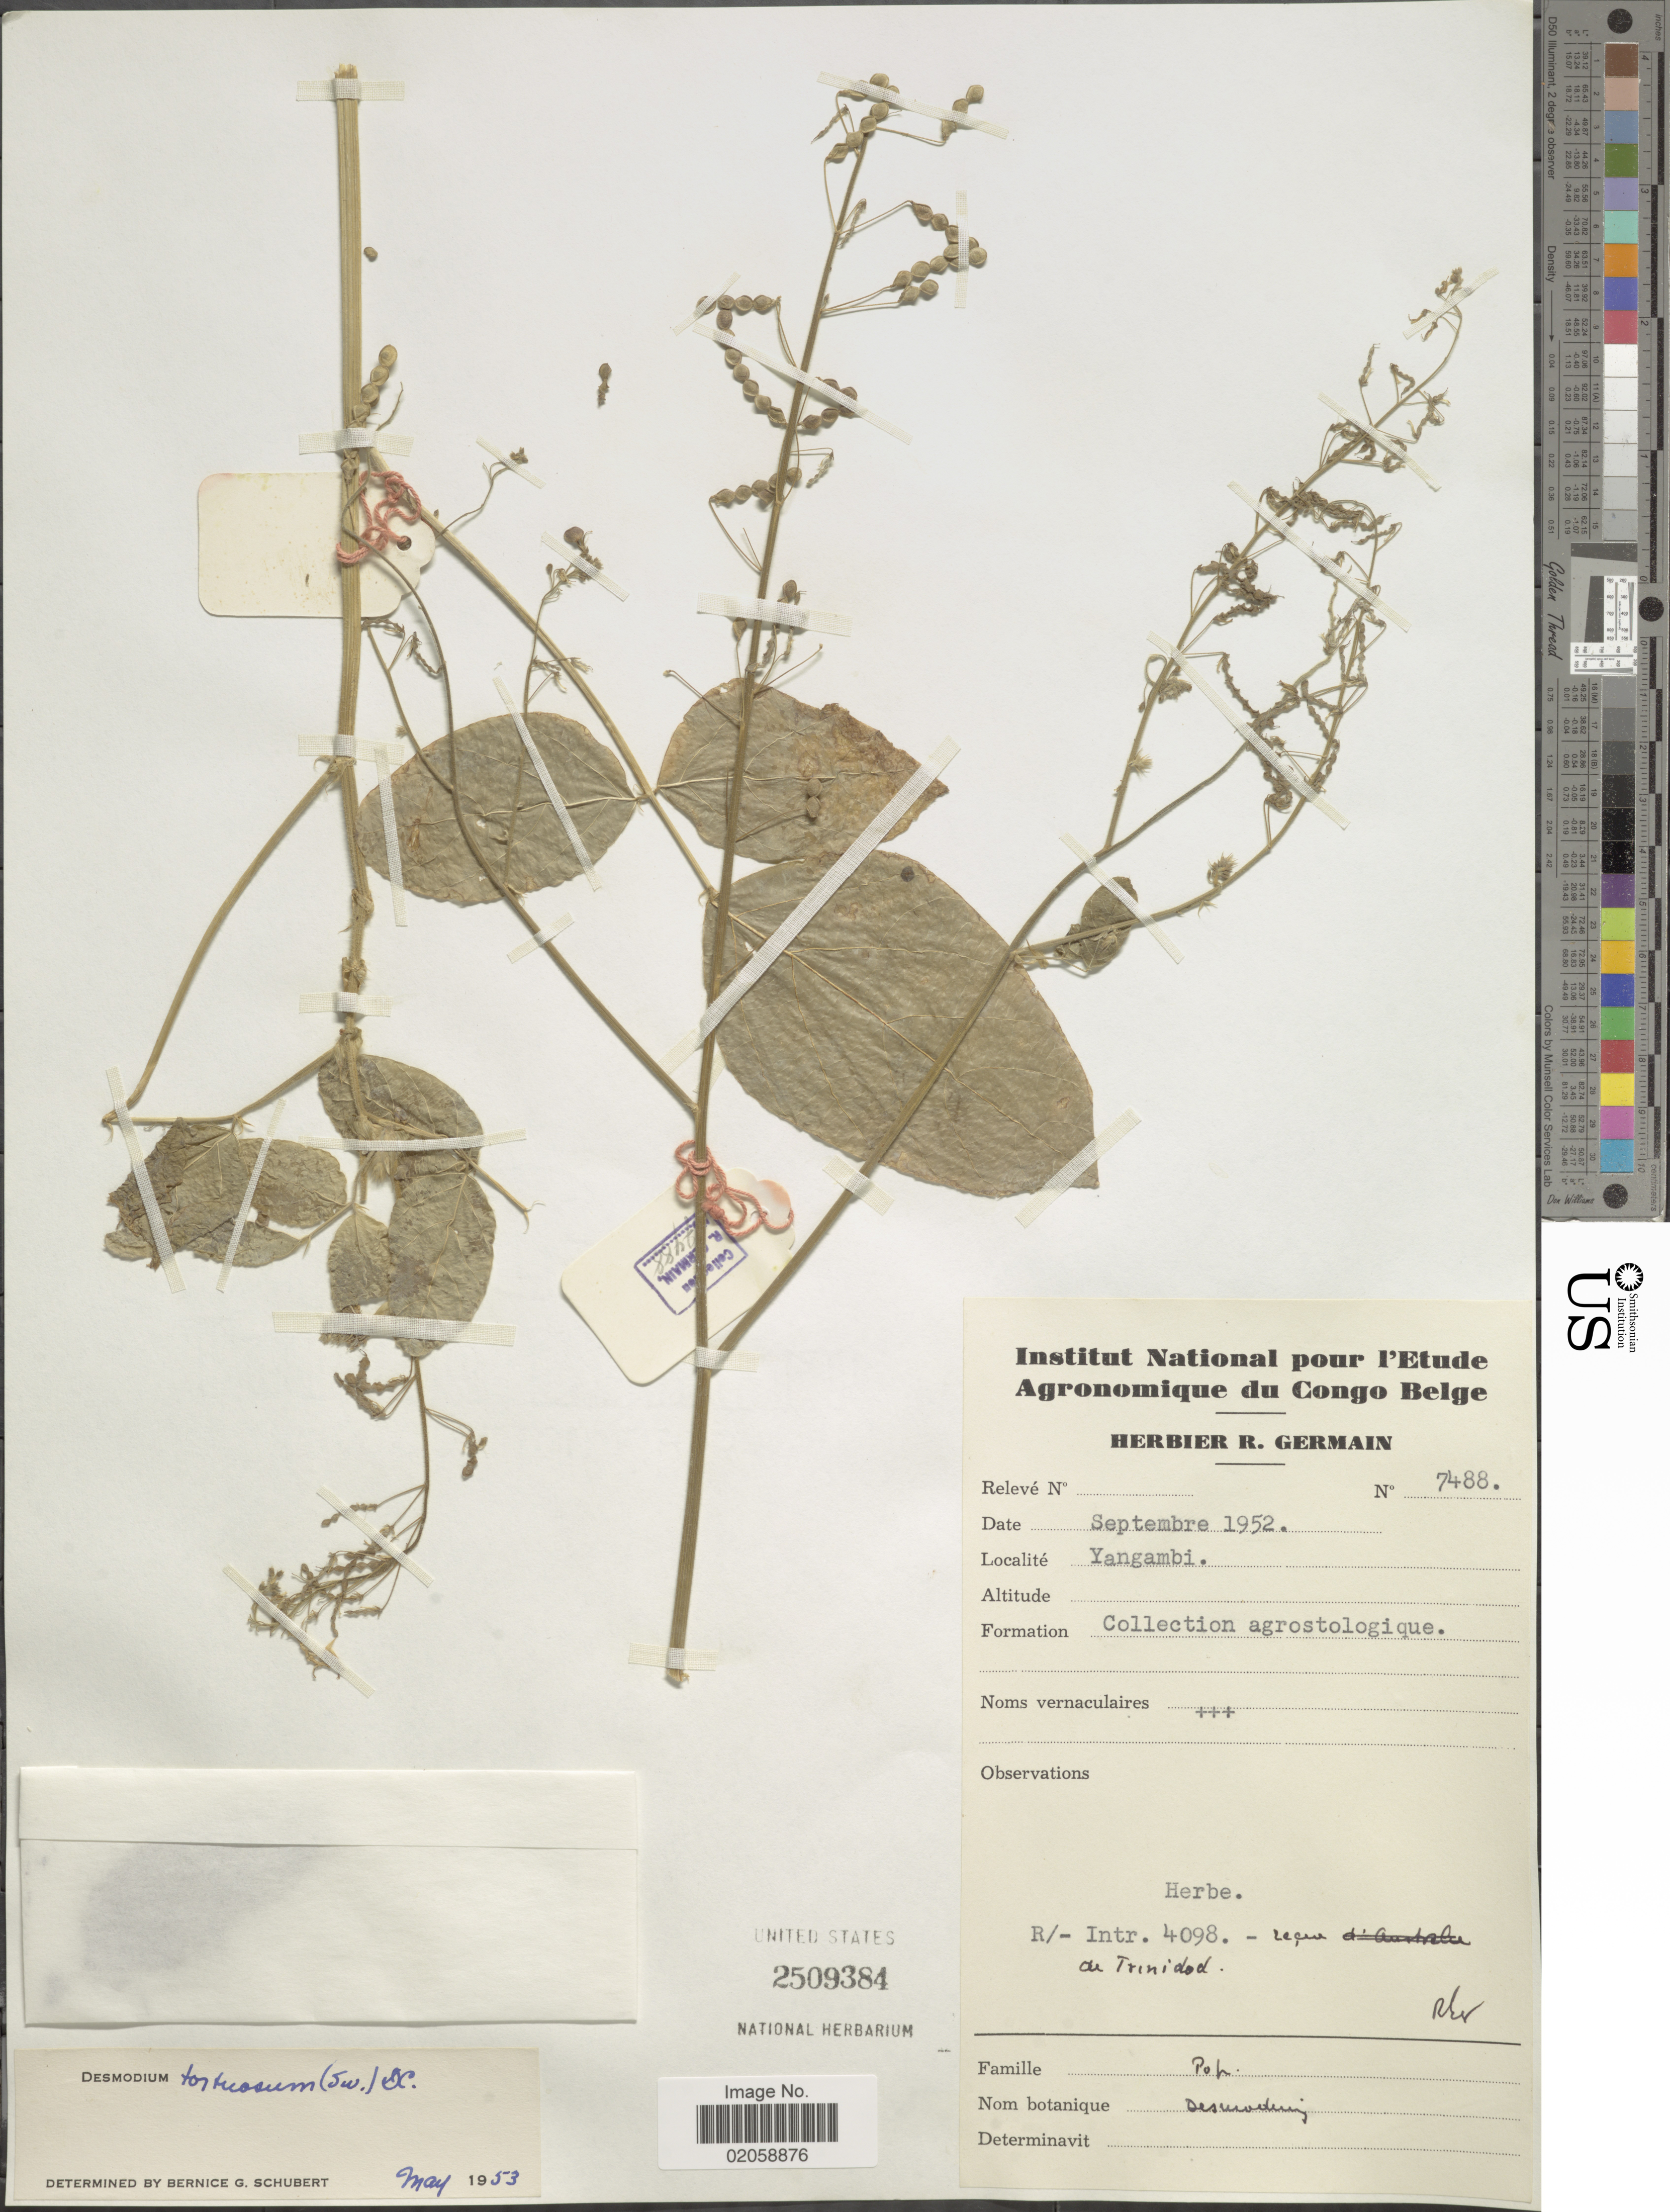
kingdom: Plantae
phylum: Tracheophyta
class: Magnoliopsida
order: Fabales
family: Fabaceae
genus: Desmodium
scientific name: Desmodium tortuosum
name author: (Sw.) DC.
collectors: Ex herb. R. Germain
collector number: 7488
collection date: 1952-09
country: Congo, Democratic Republic of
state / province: Tshopo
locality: Yangambi, Tshopo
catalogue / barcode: US 2509384